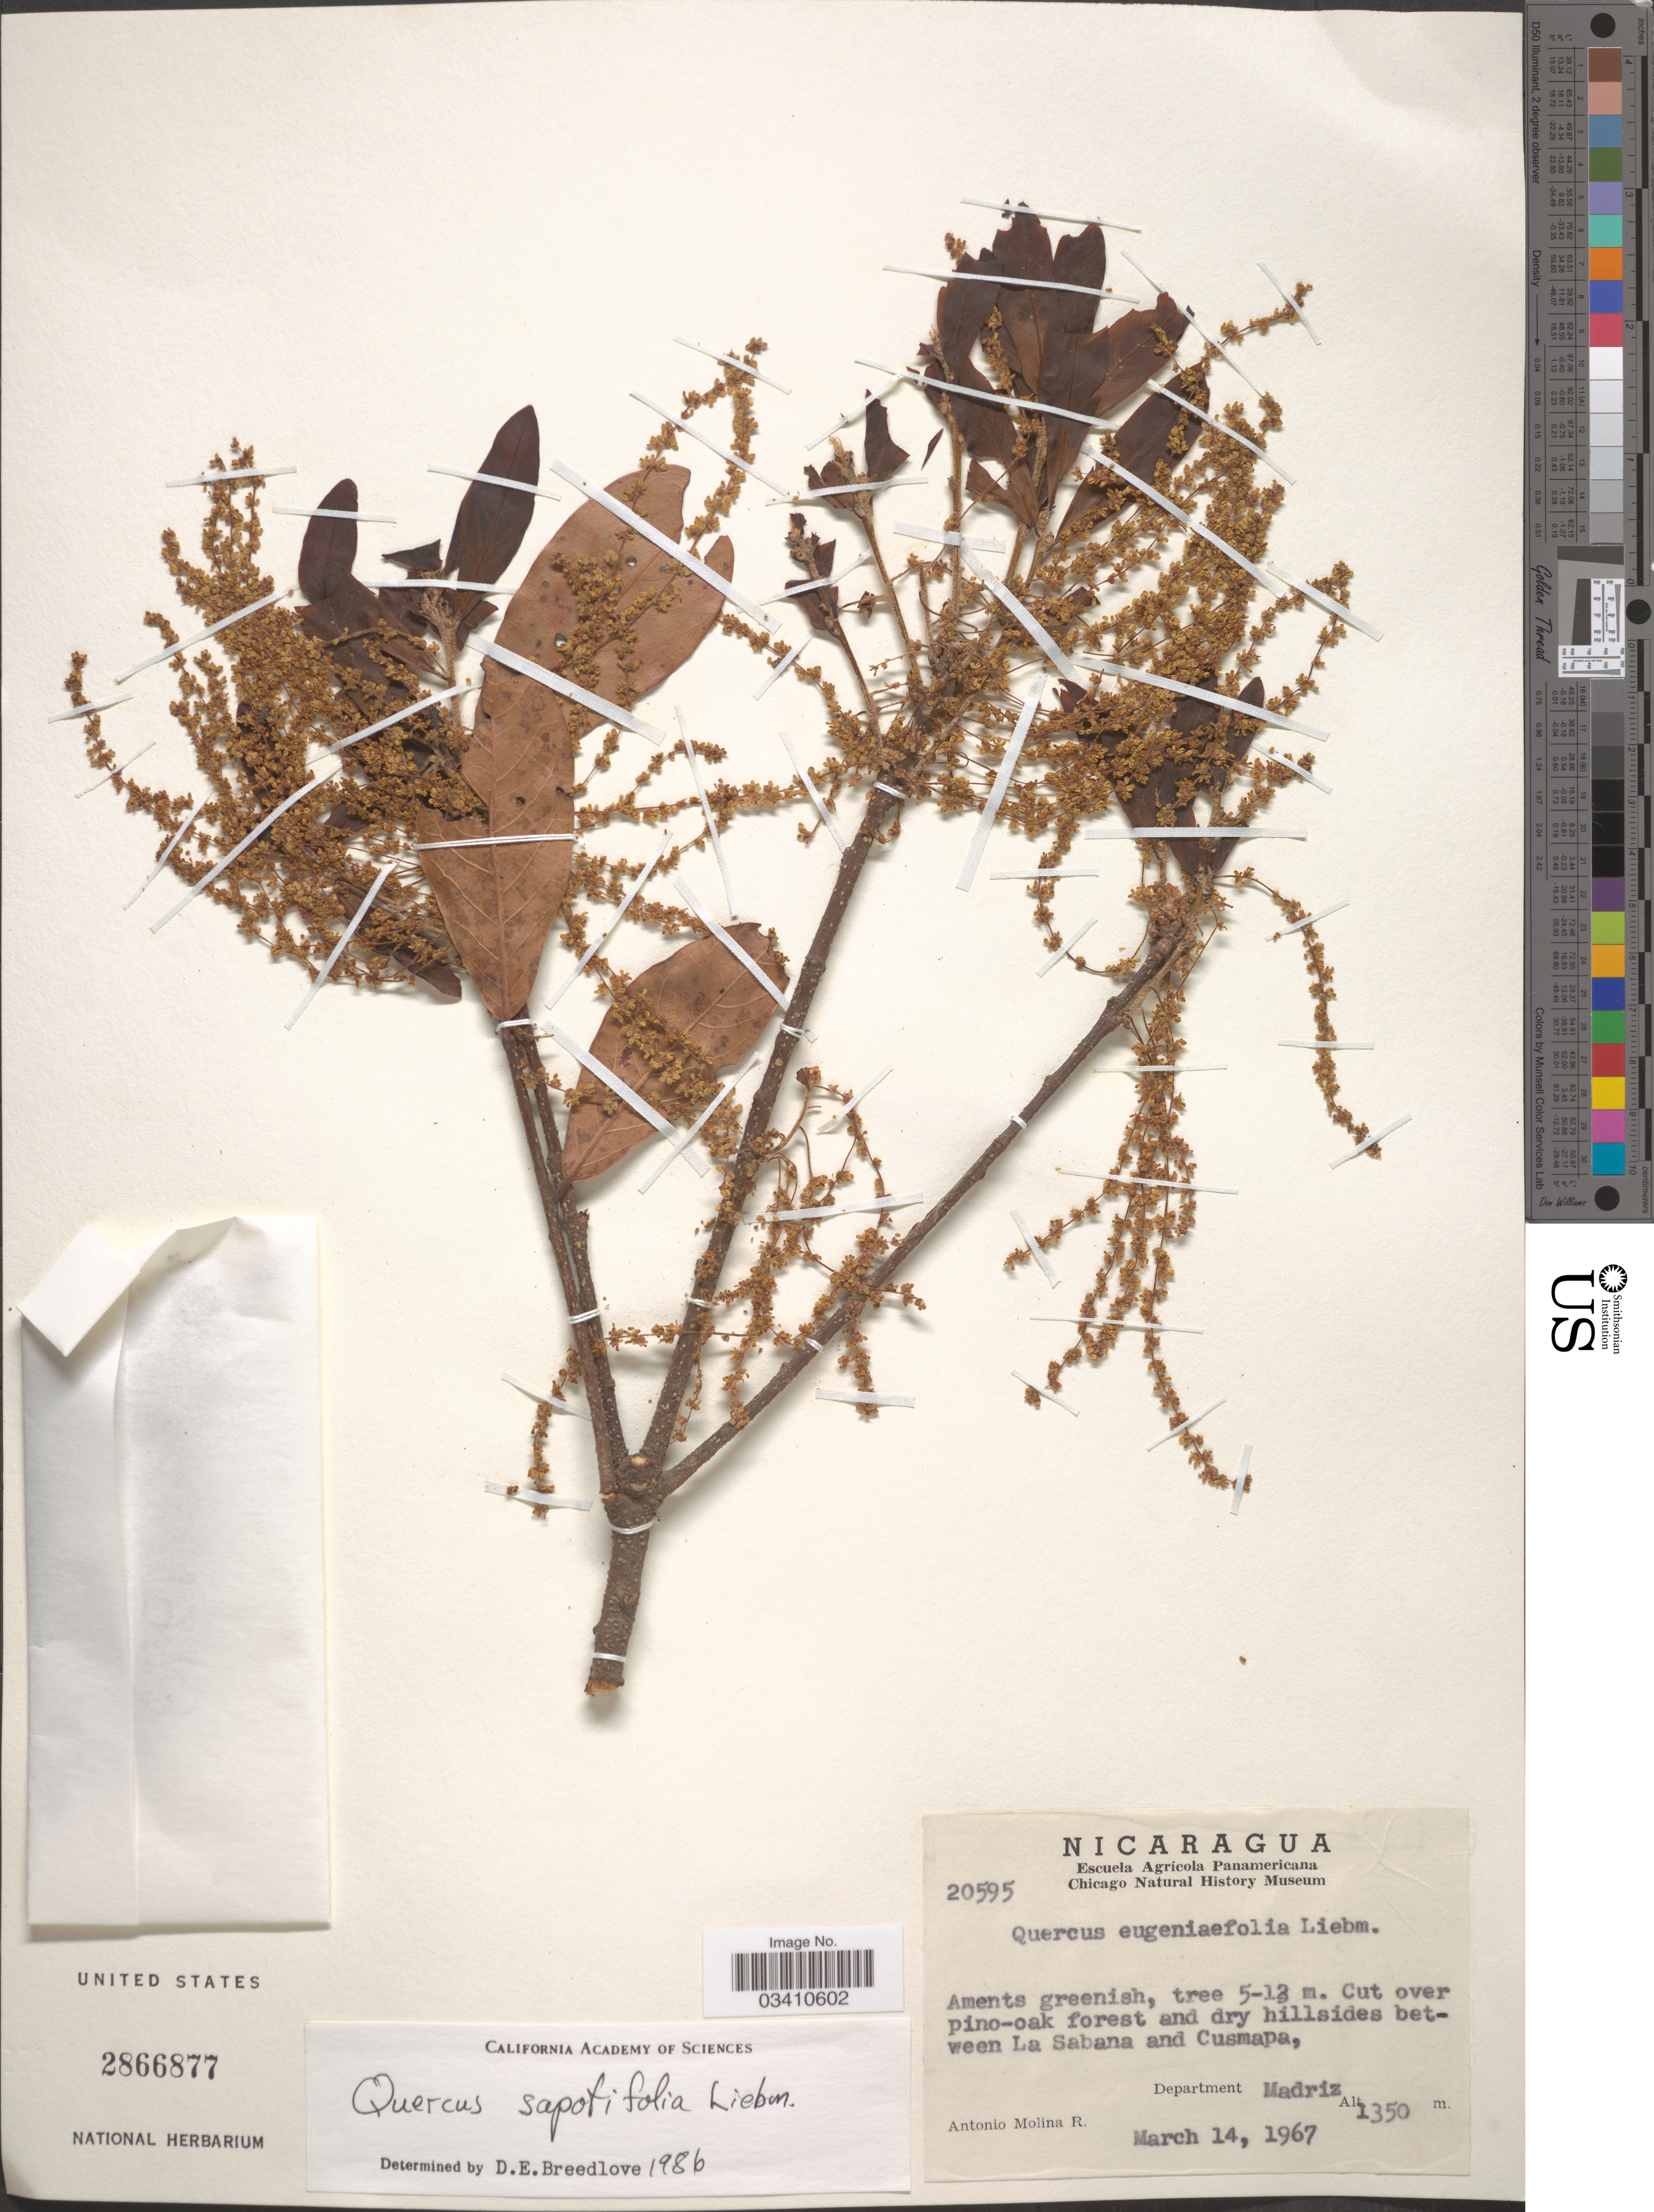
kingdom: Plantae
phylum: Tracheophyta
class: Magnoliopsida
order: Fagales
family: Fagaceae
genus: Quercus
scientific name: Quercus sapotaefolia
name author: Liebm.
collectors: A. Molina R.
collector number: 20595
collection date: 1967-03-14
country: Nicaragua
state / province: Madriz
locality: Between La Sabana and Cusmapa, Department Madriz.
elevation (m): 1350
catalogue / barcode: US 2866877